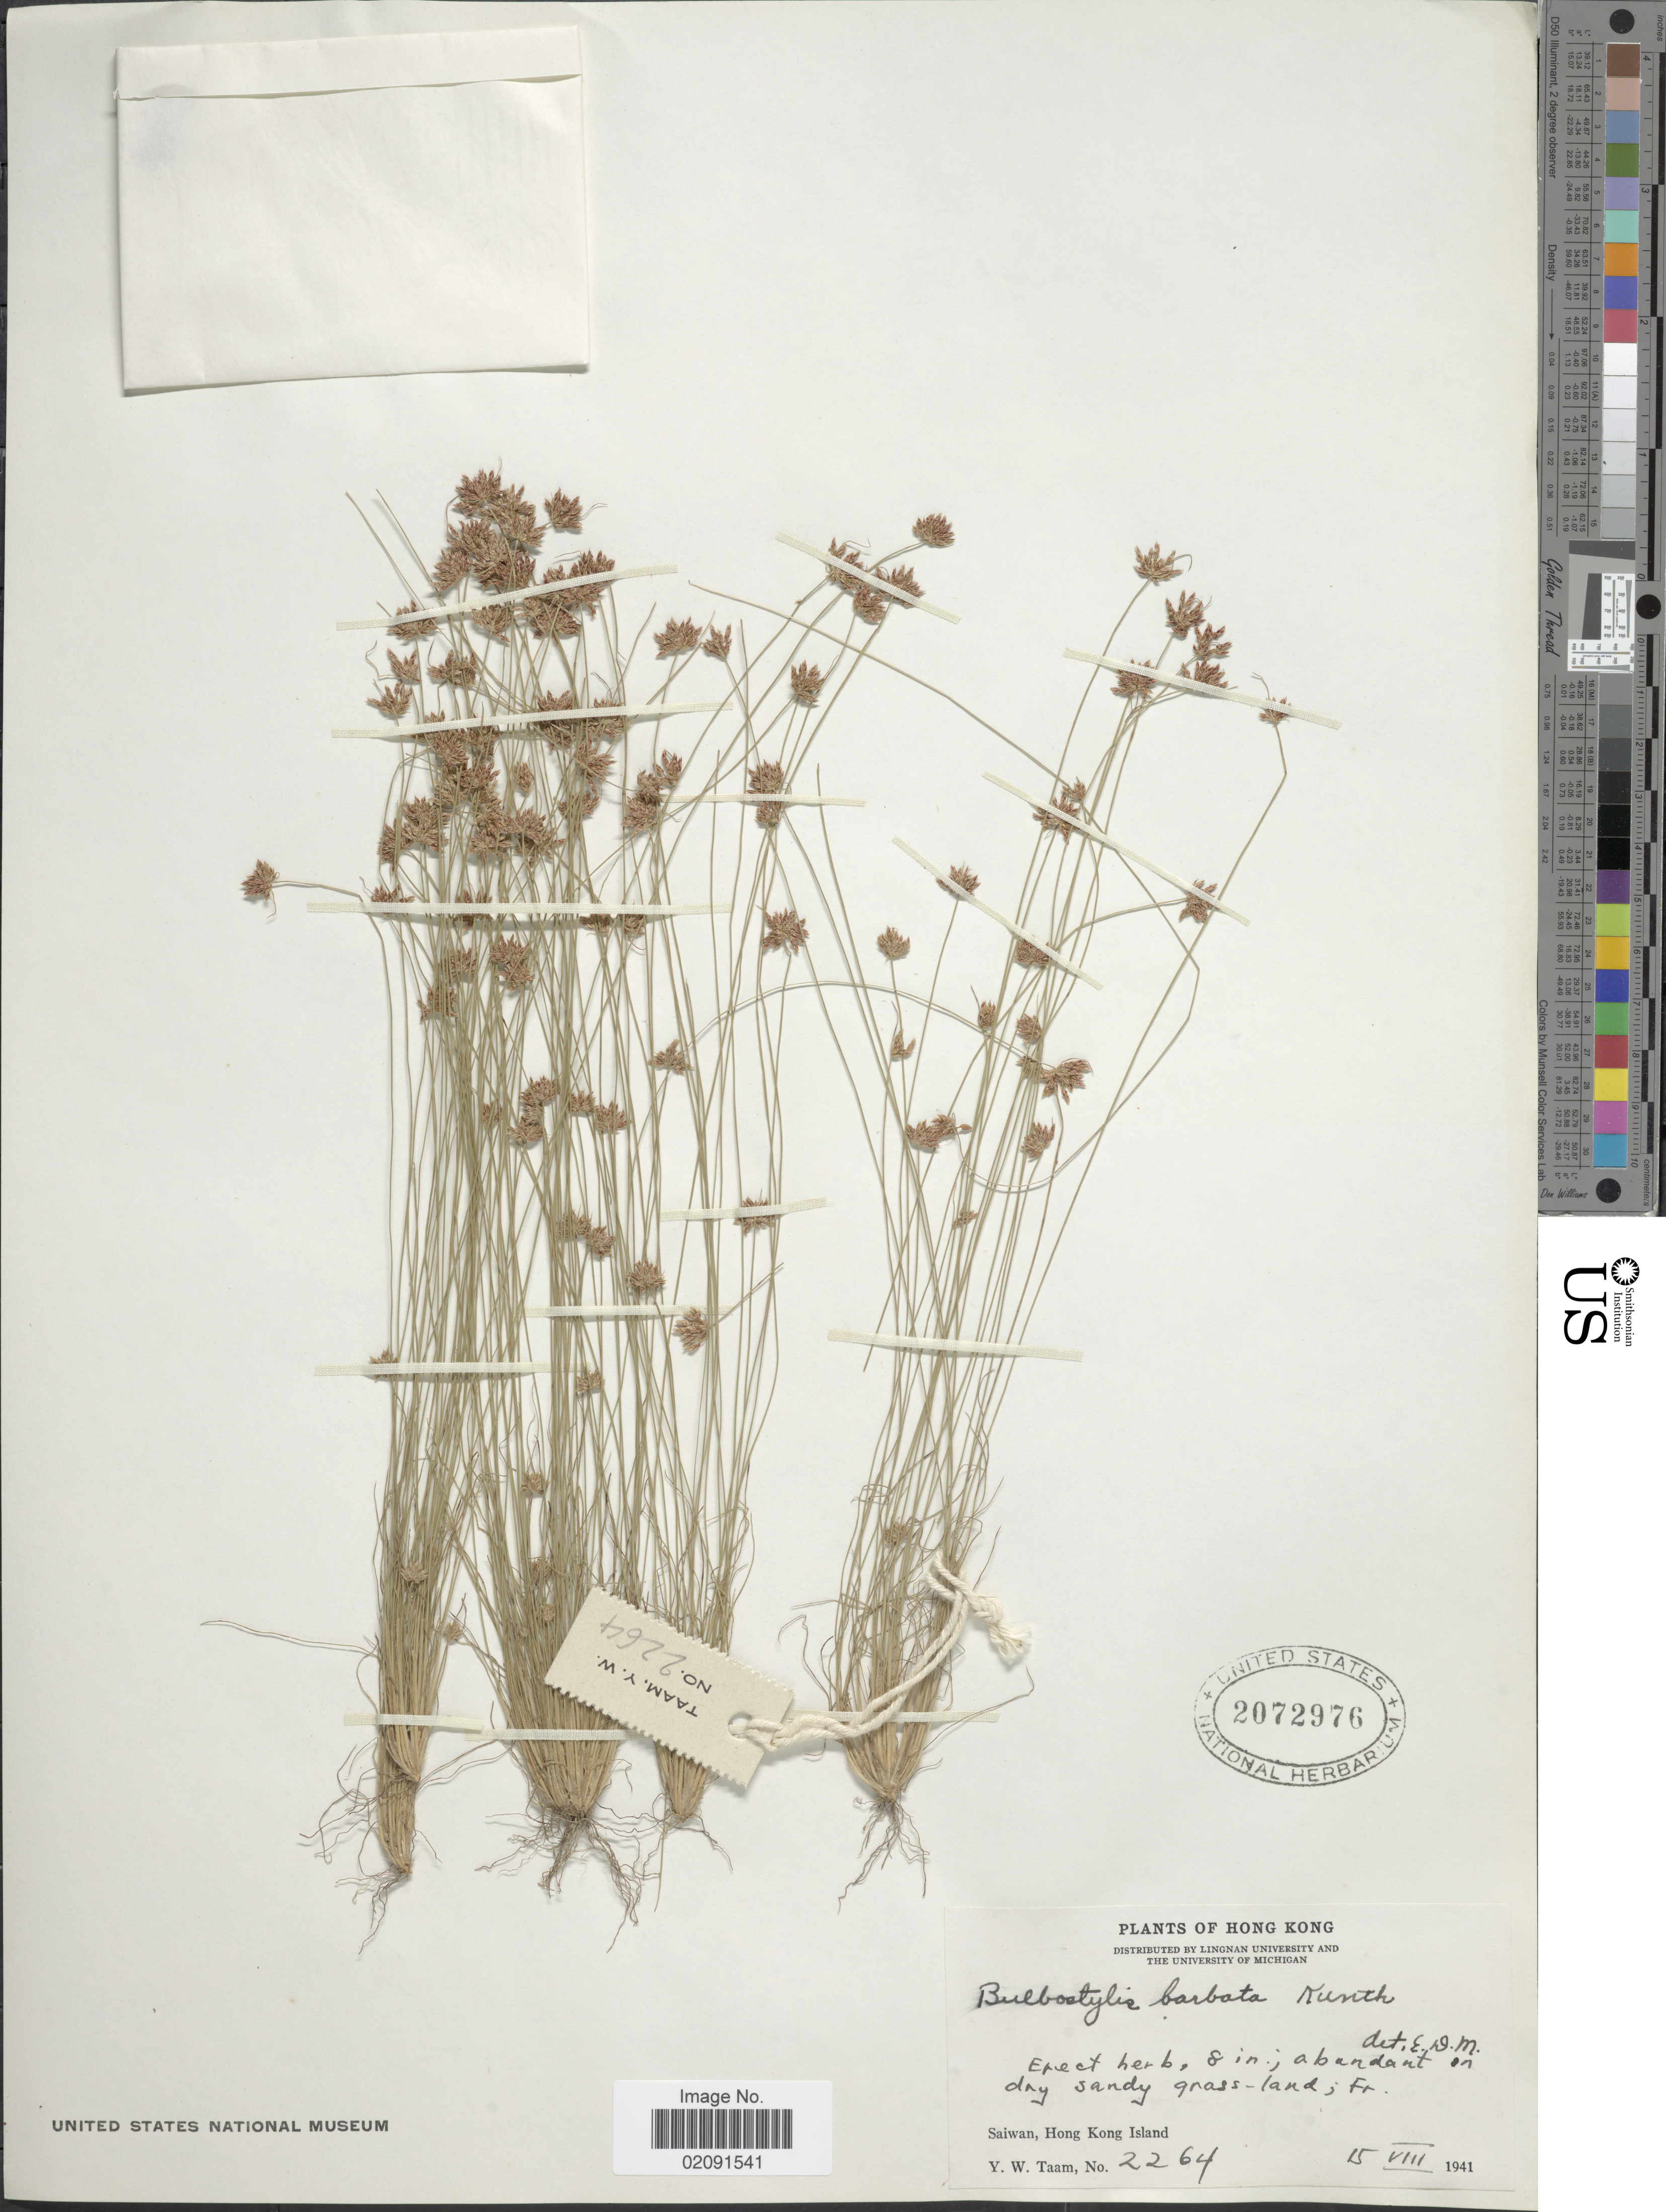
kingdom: Plantae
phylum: Tracheophyta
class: Liliopsida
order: Poales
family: Cyperaceae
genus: Bulbostylis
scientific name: Bulbostylis barbata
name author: (Rottb.) C.B. Clarke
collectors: Y. W. Taam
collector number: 2264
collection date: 1941-08-15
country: China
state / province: Hong Kong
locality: Saiwan, Hong Kong Island.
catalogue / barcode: US 2072976